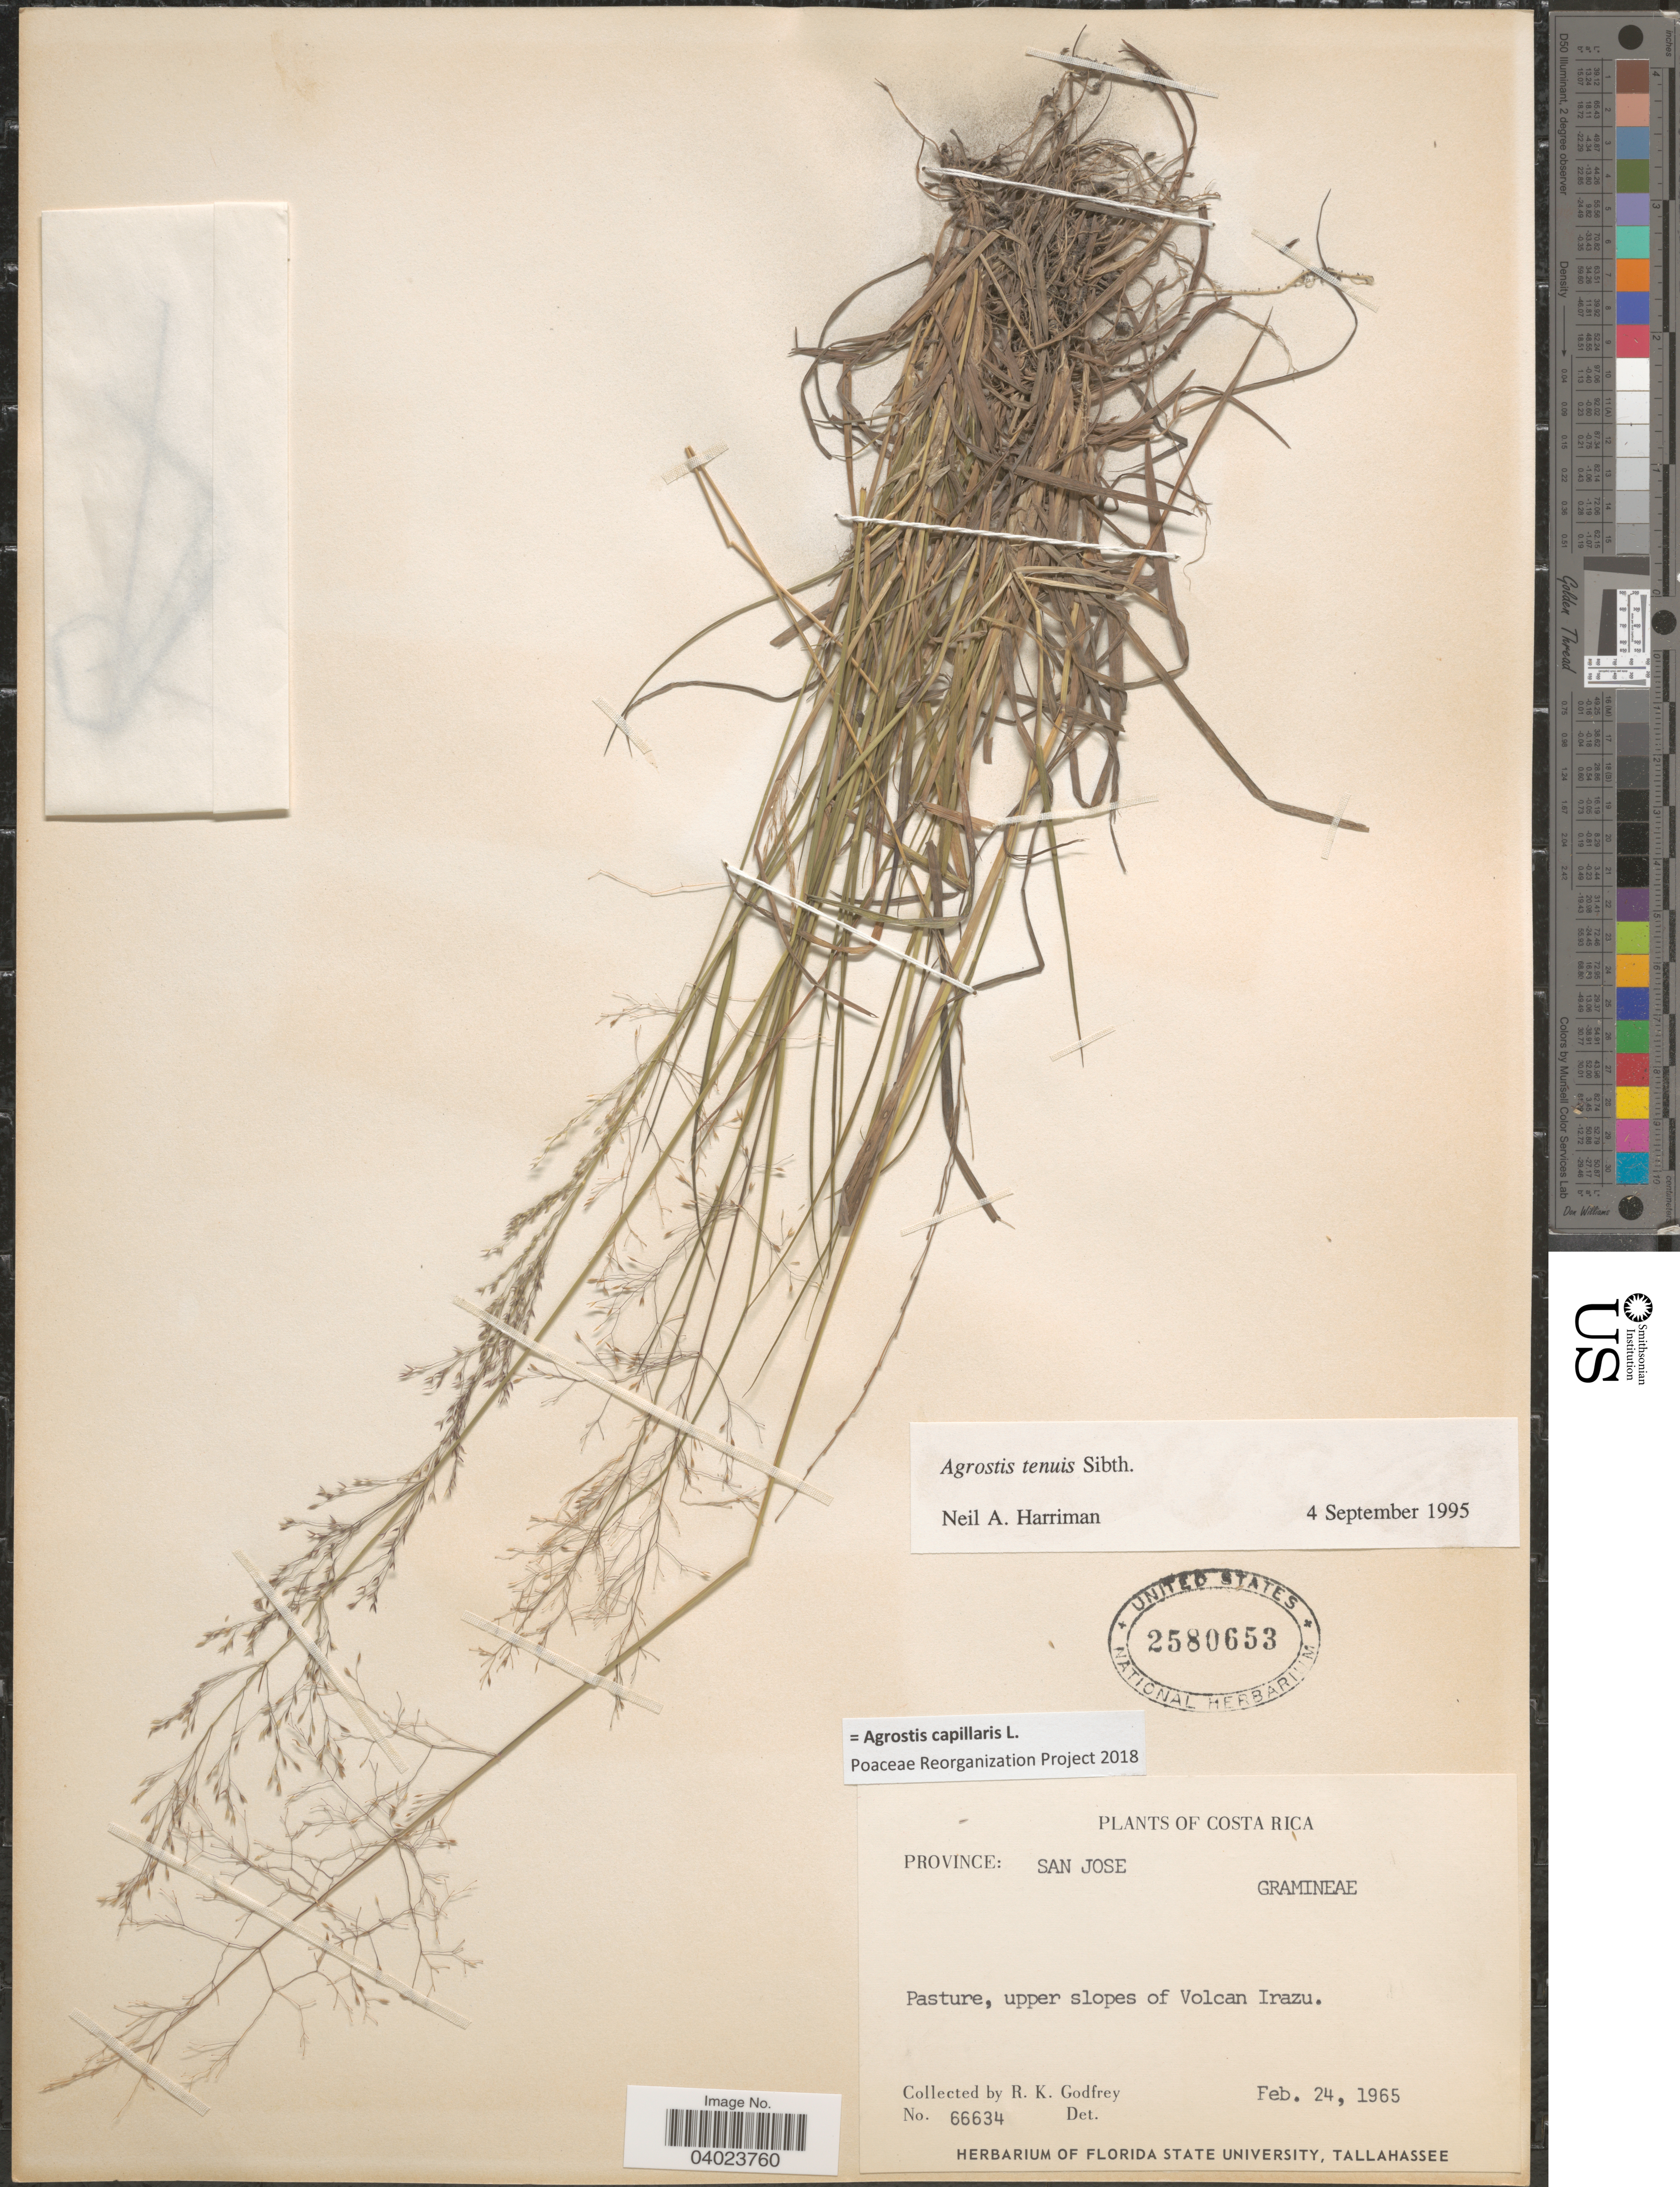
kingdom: Plantae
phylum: Tracheophyta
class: Liliopsida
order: Poales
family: Poaceae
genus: Agrostis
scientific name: Agrostis capillaris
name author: L.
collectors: R. K. Godfrey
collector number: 66634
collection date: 1965-02-24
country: Costa Rica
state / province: San José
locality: Pasture, upper slopes of Volcan Irazu.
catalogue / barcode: US 2280653